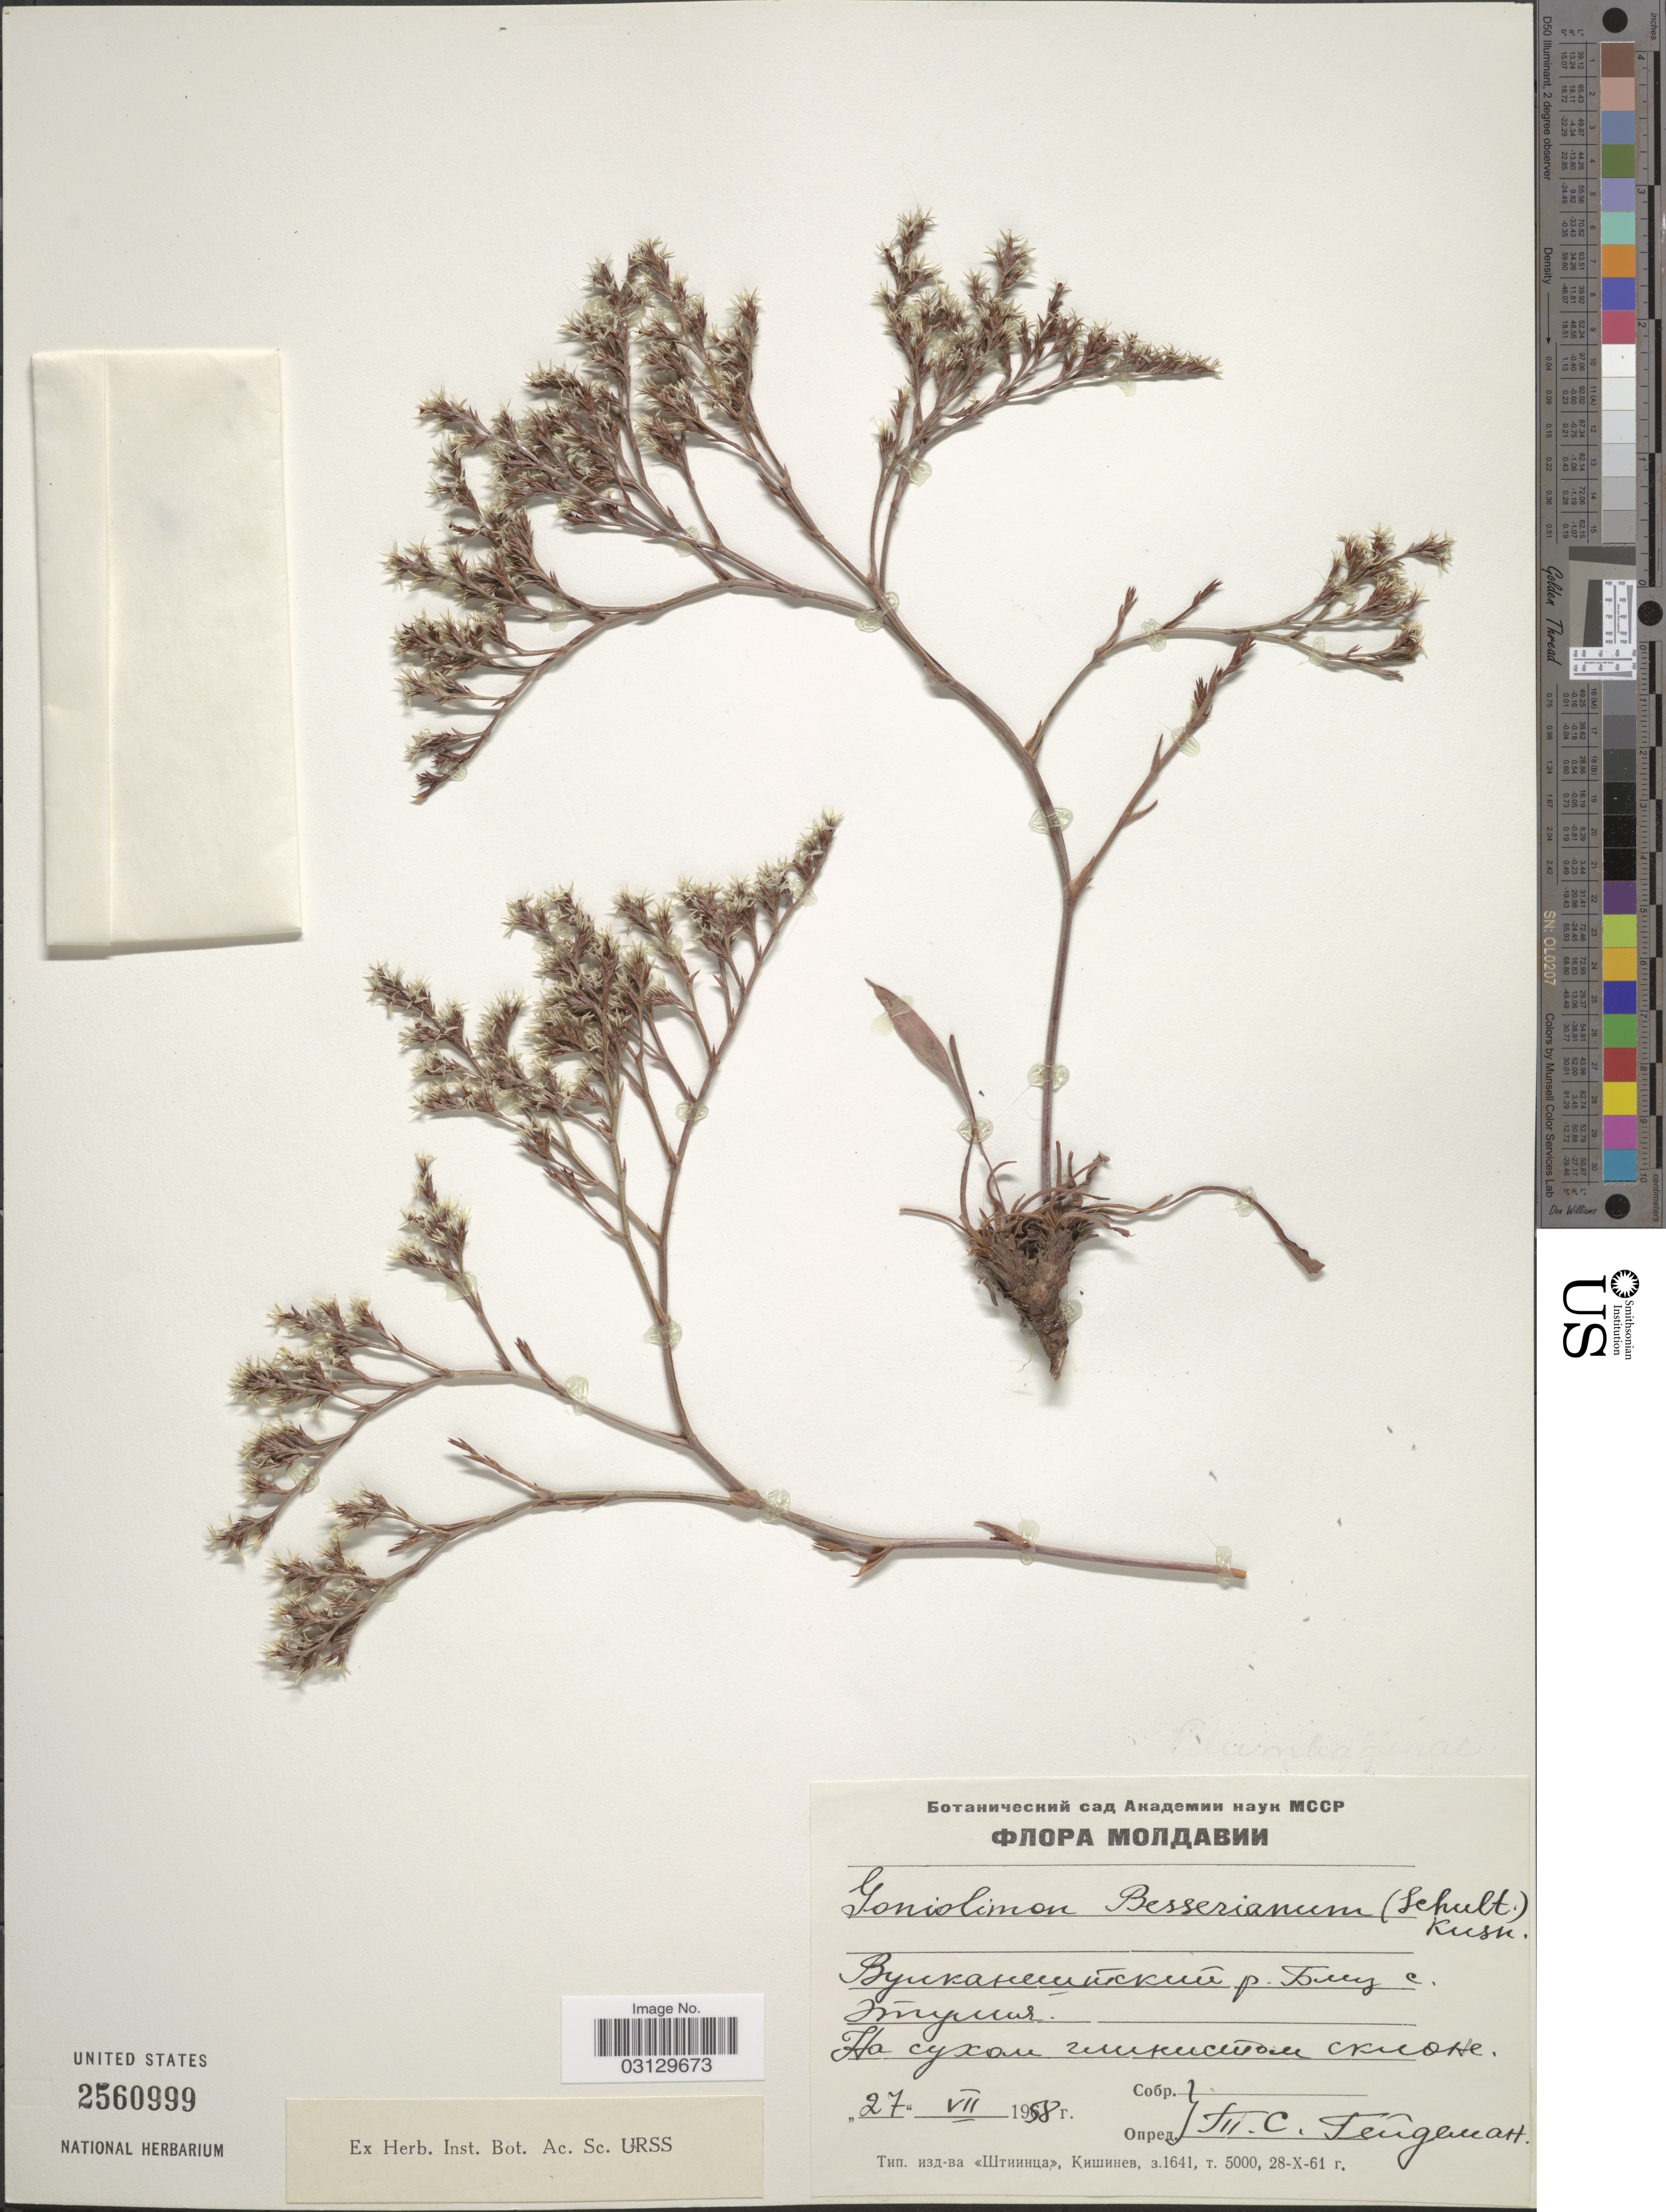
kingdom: Plantae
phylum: Tracheophyta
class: Magnoliopsida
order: Caryophyllales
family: Plumbaginaceae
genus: Goniolimon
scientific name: Goniolimon besserianum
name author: (Schult. ex Rchb.) Kusn.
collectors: T. Geideman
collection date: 1958-07-27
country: Moldova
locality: Vulcanesti, near Etulia.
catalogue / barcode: US 2560999